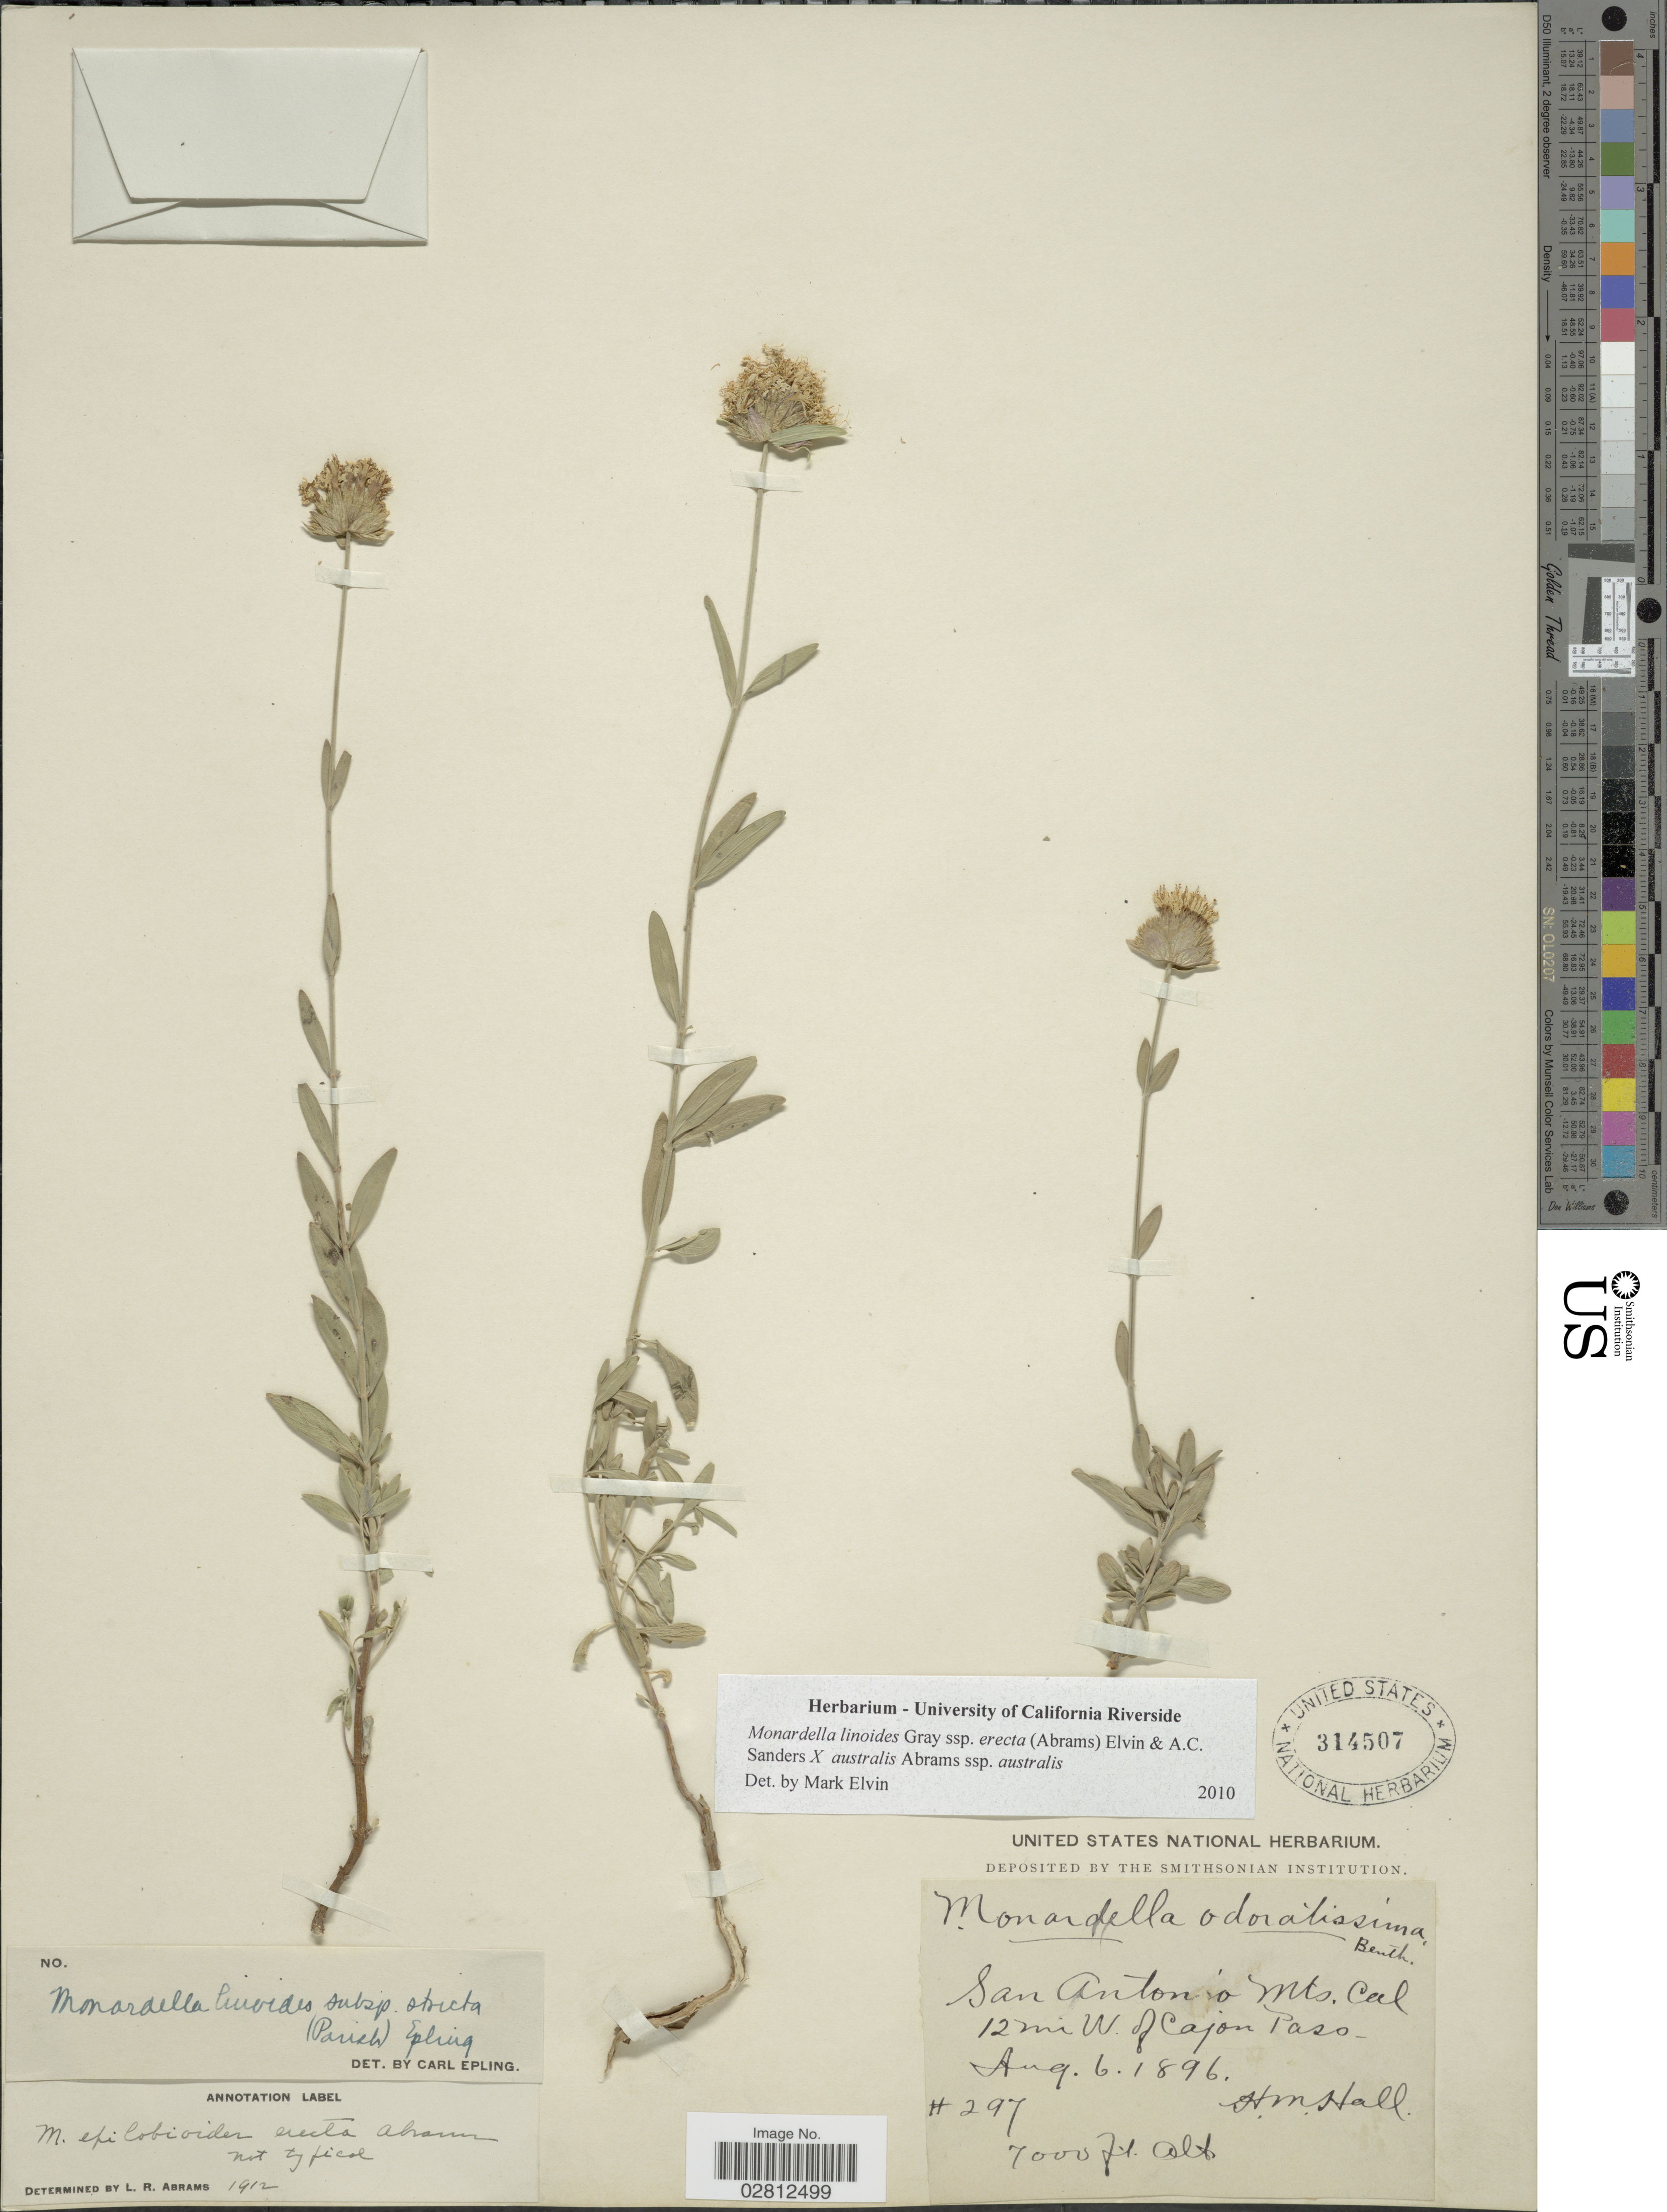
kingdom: Plantae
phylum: Tracheophyta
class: Magnoliopsida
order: Lamiales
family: Lamiaceae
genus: Monardella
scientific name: Monardella linoides subsp. erecta x M. australis Abrams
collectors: H. M. Hall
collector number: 297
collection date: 1896-08-06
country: United States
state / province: California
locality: San Antonio Mts, Cal., 12 mi W. of Cajon Paso.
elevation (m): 2134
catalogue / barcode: US 314507